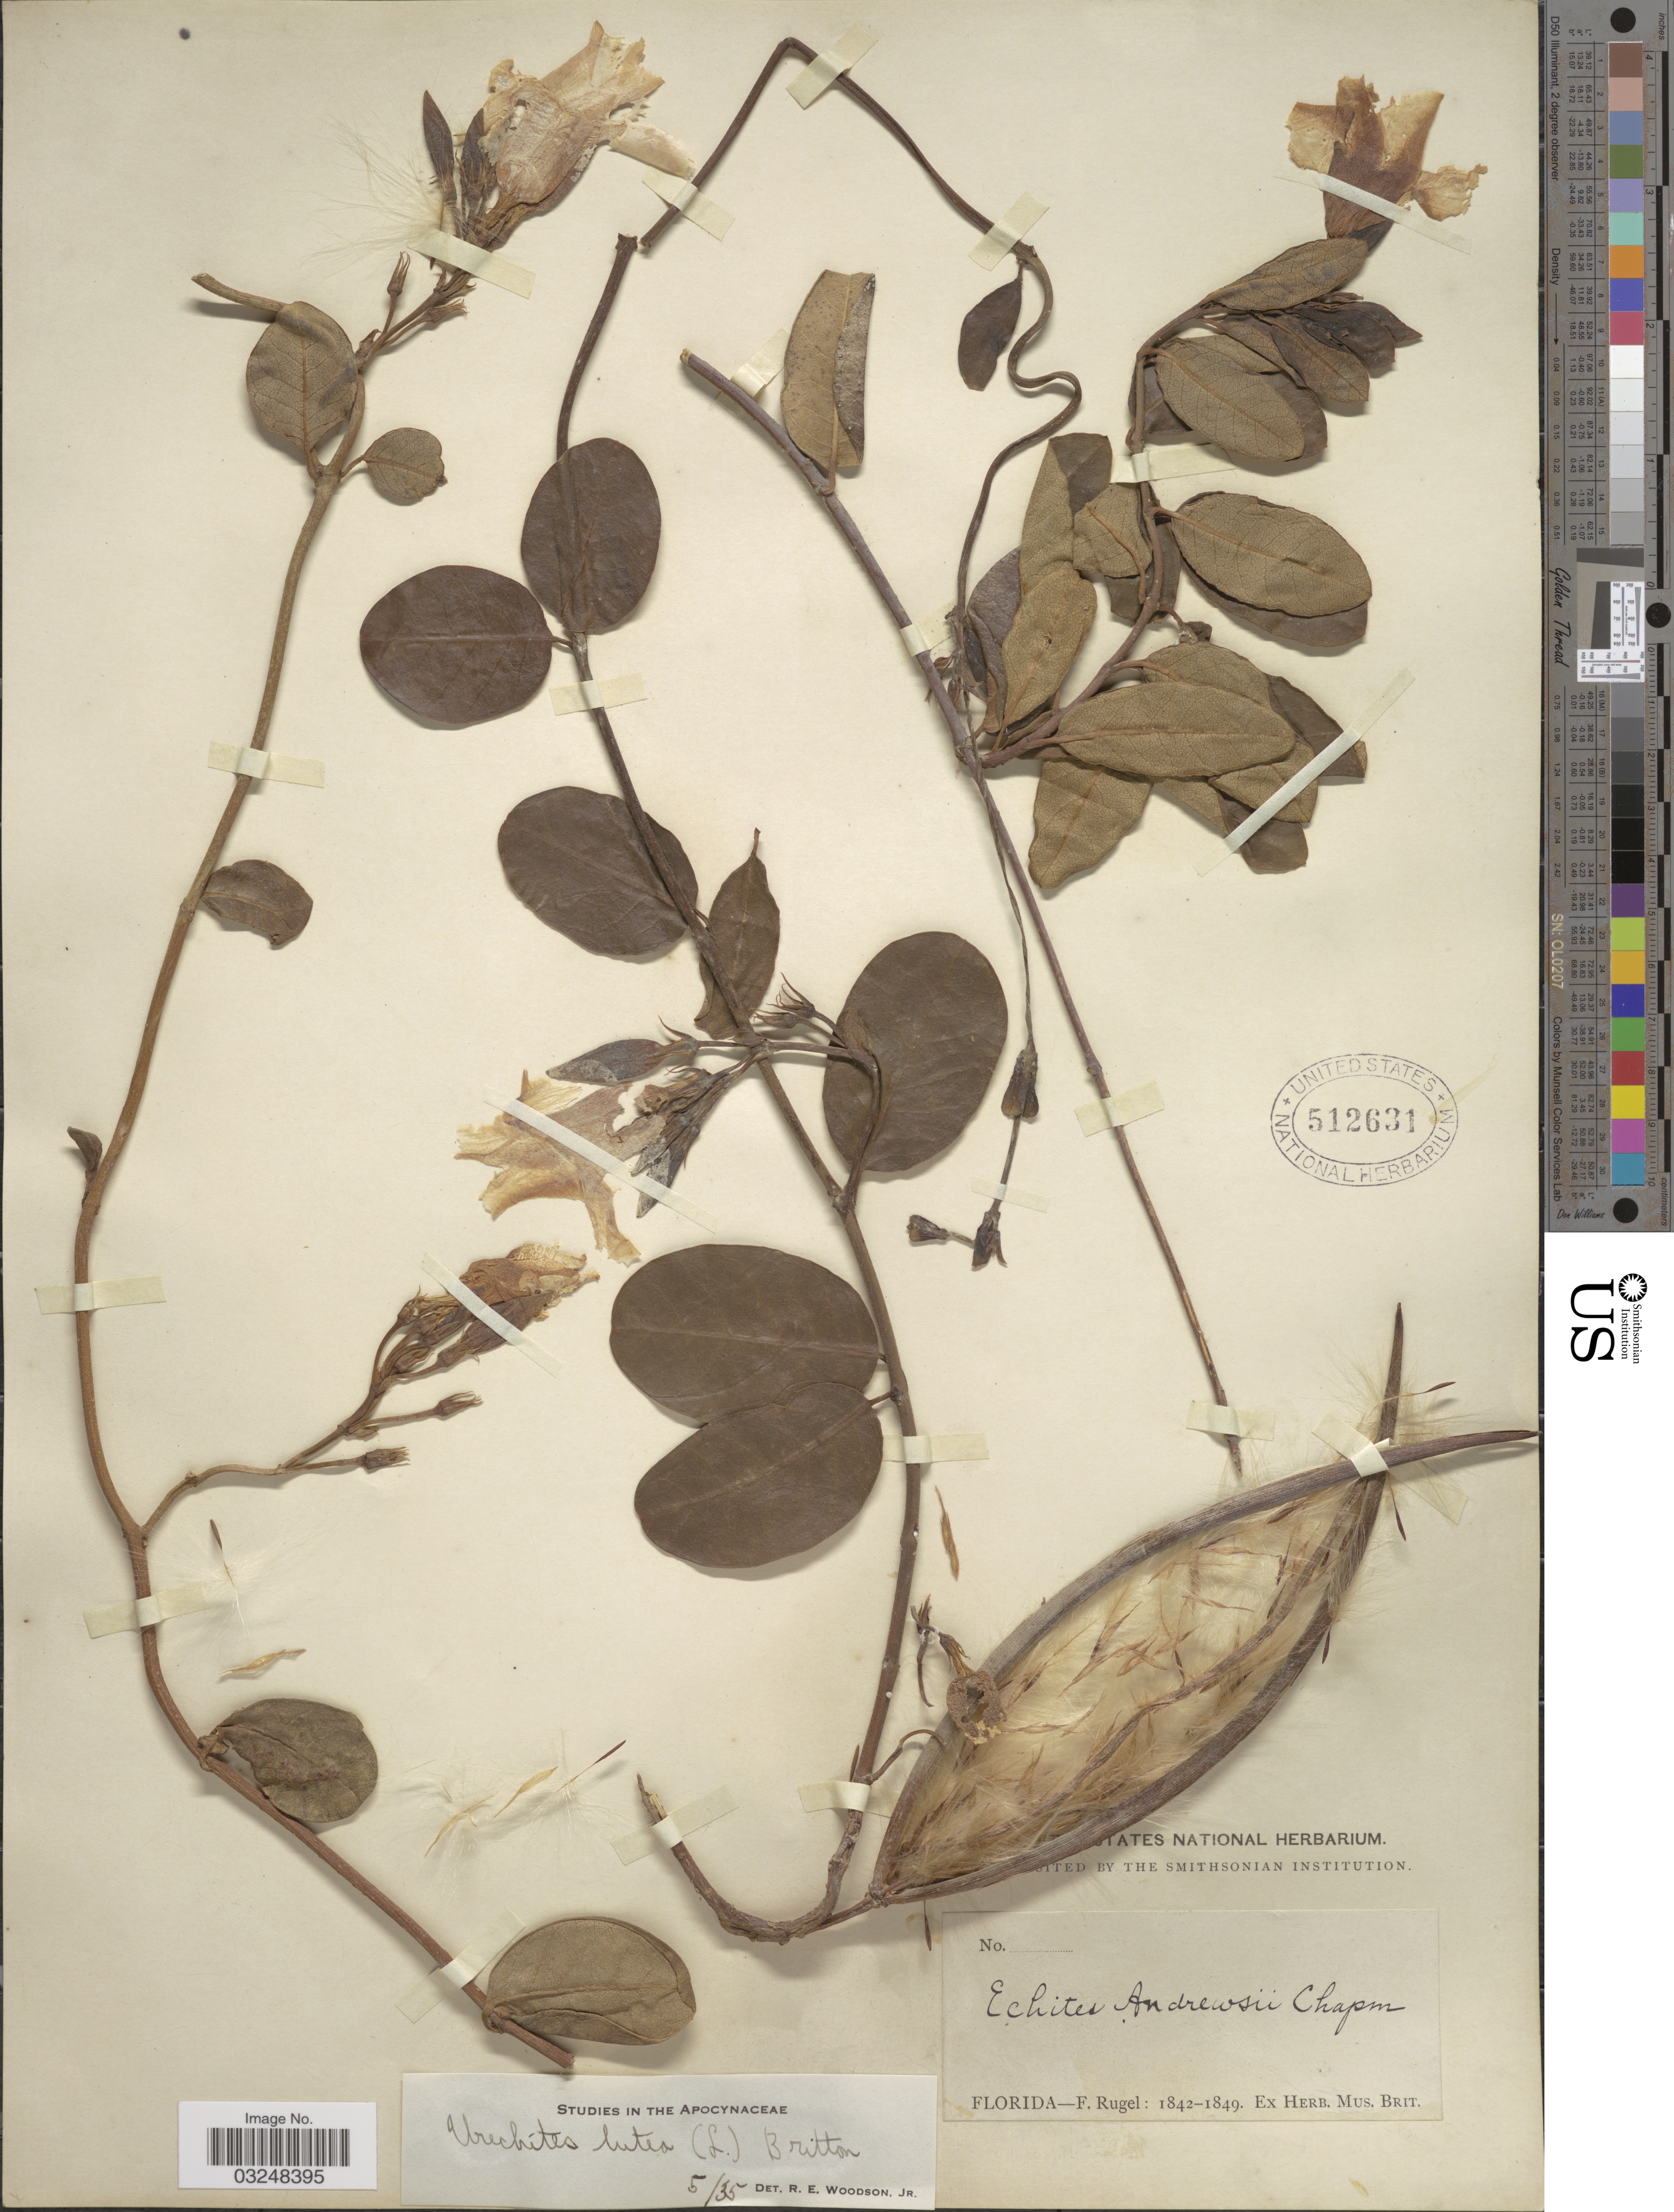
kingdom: Plantae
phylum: Tracheophyta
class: Magnoliopsida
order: Gentianales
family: Apocynaceae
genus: Urechites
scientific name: Urechites lutea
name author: (L.) Britton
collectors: F. Rugel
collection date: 1842/1849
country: United States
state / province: Florida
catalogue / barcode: US 512631